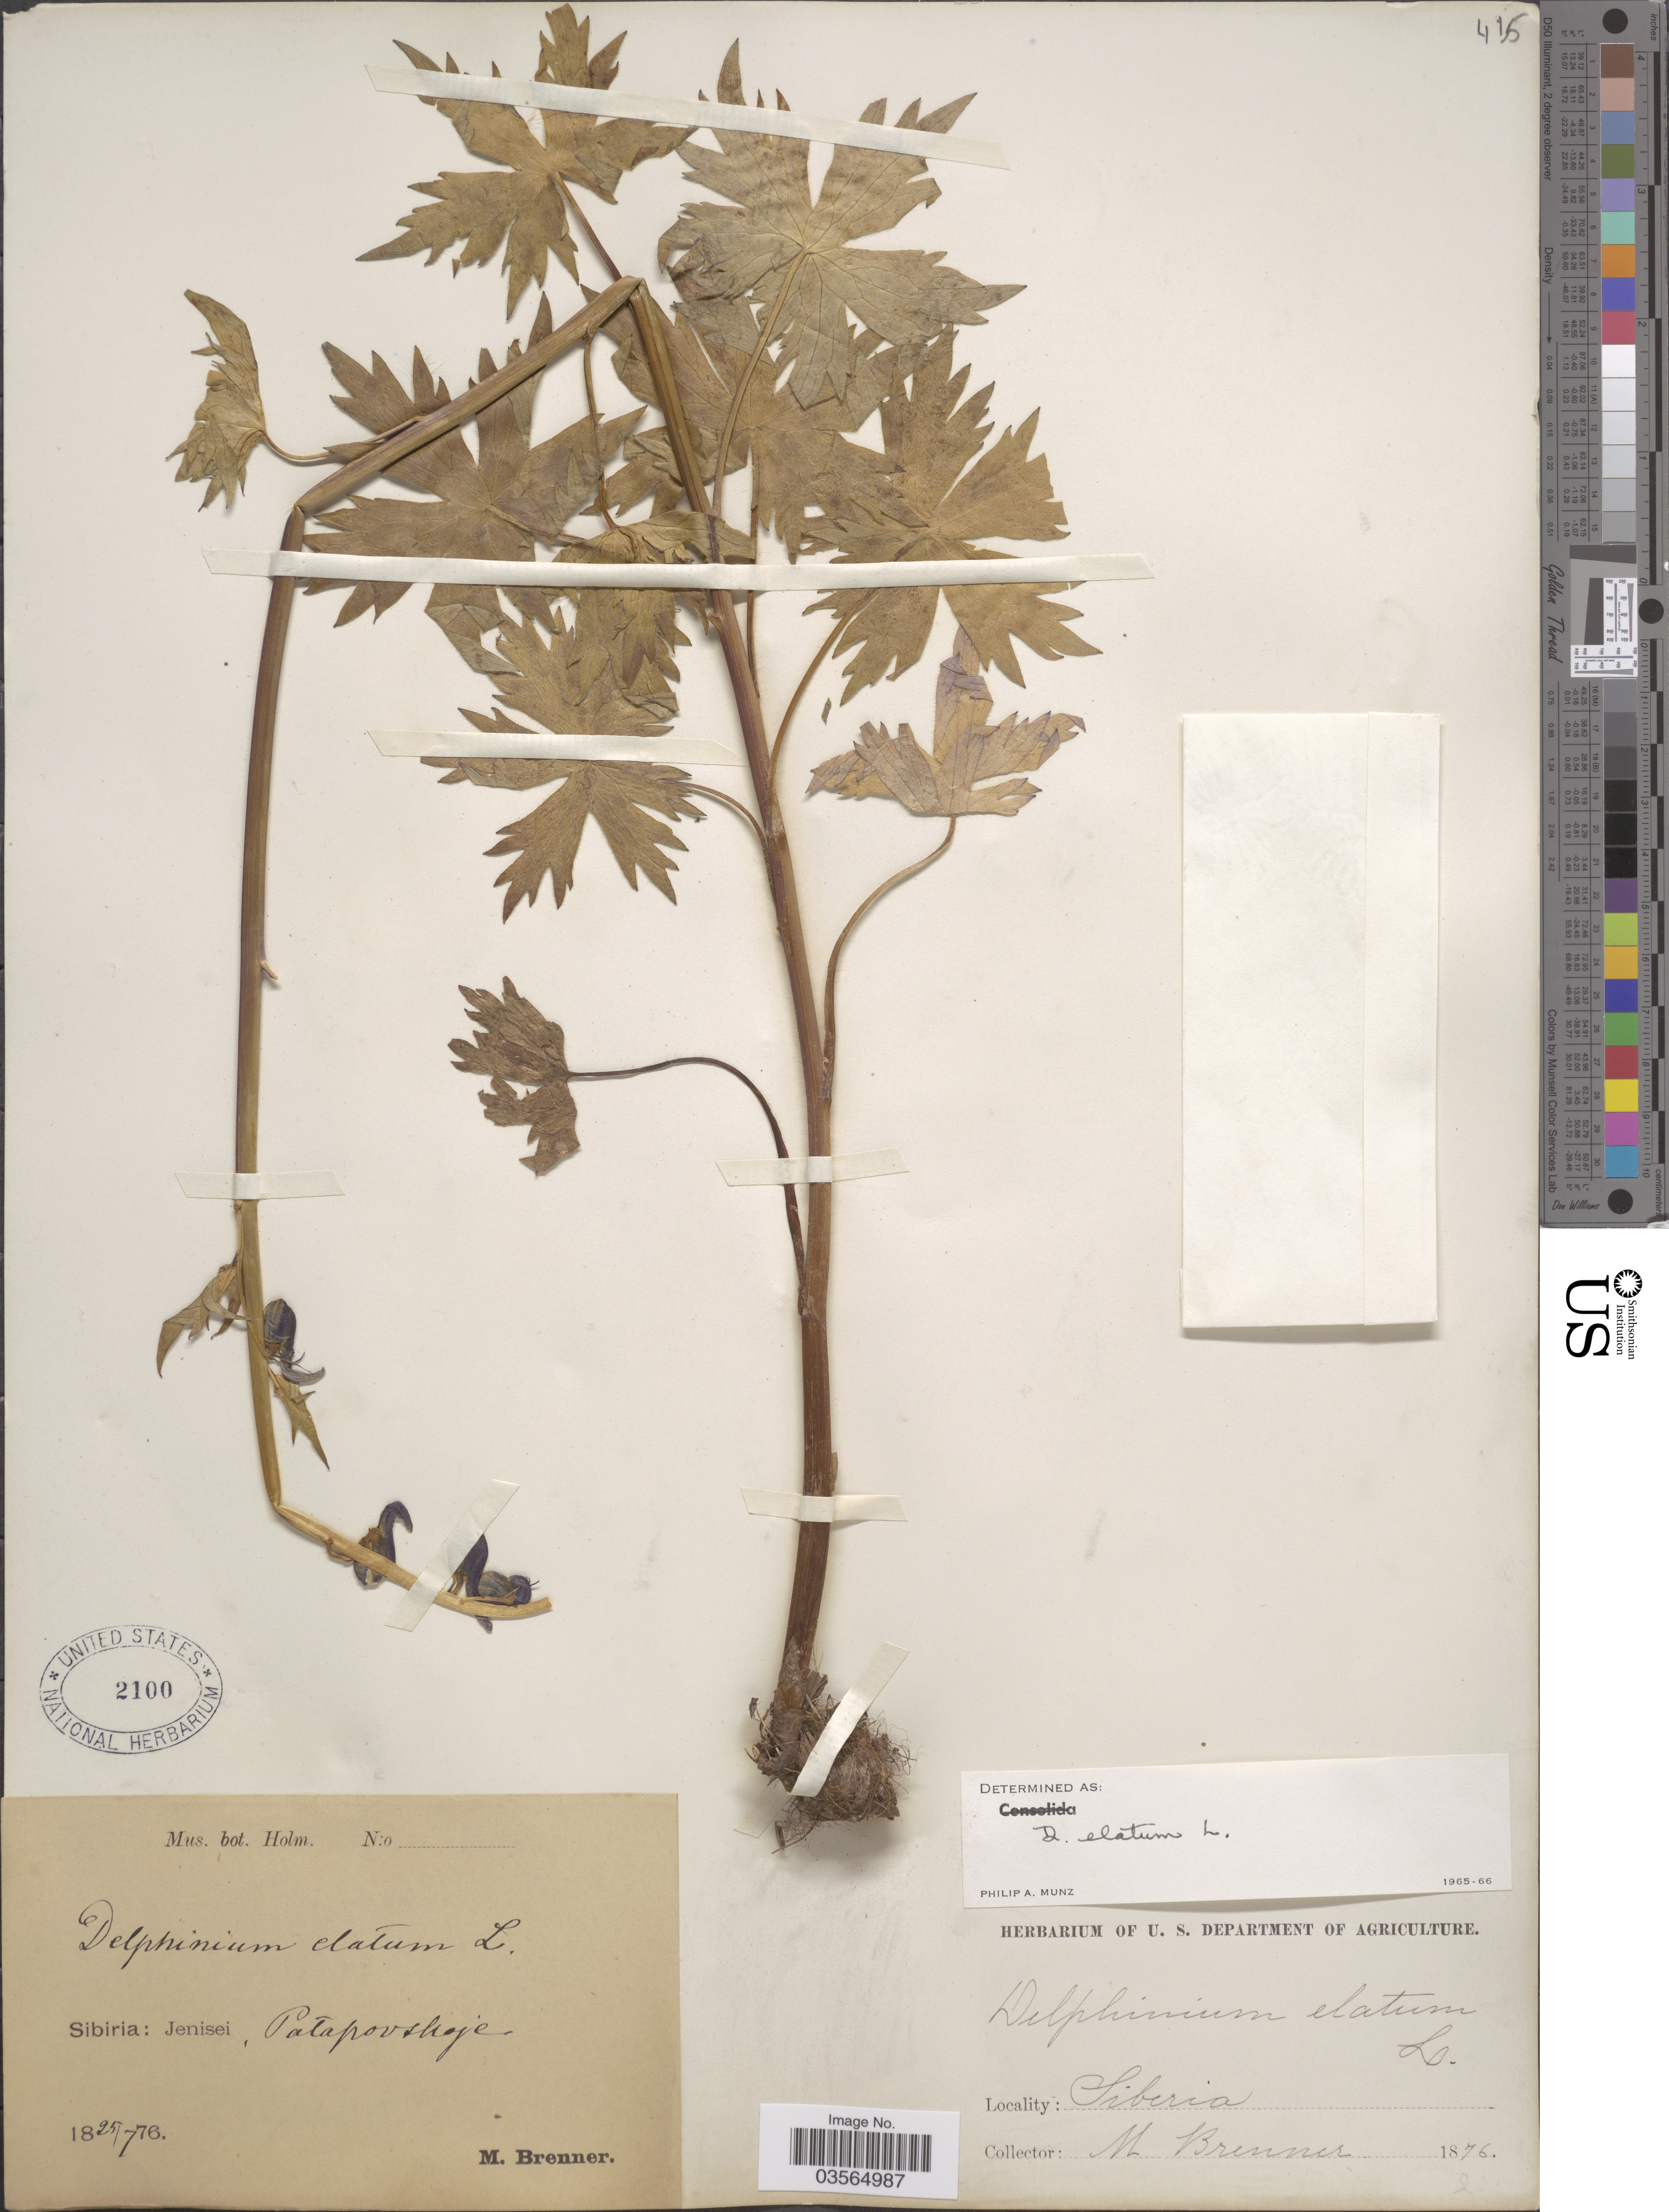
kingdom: Plantae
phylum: Tracheophyta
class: Magnoliopsida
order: Ranunculales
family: Ranunculaceae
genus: Delphinium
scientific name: Delphinium elatum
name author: L.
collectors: M. Brenner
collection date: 1876-07-25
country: Russian Federation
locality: Sibiria: Jenisei, Patapovskoje.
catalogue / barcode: US 2100